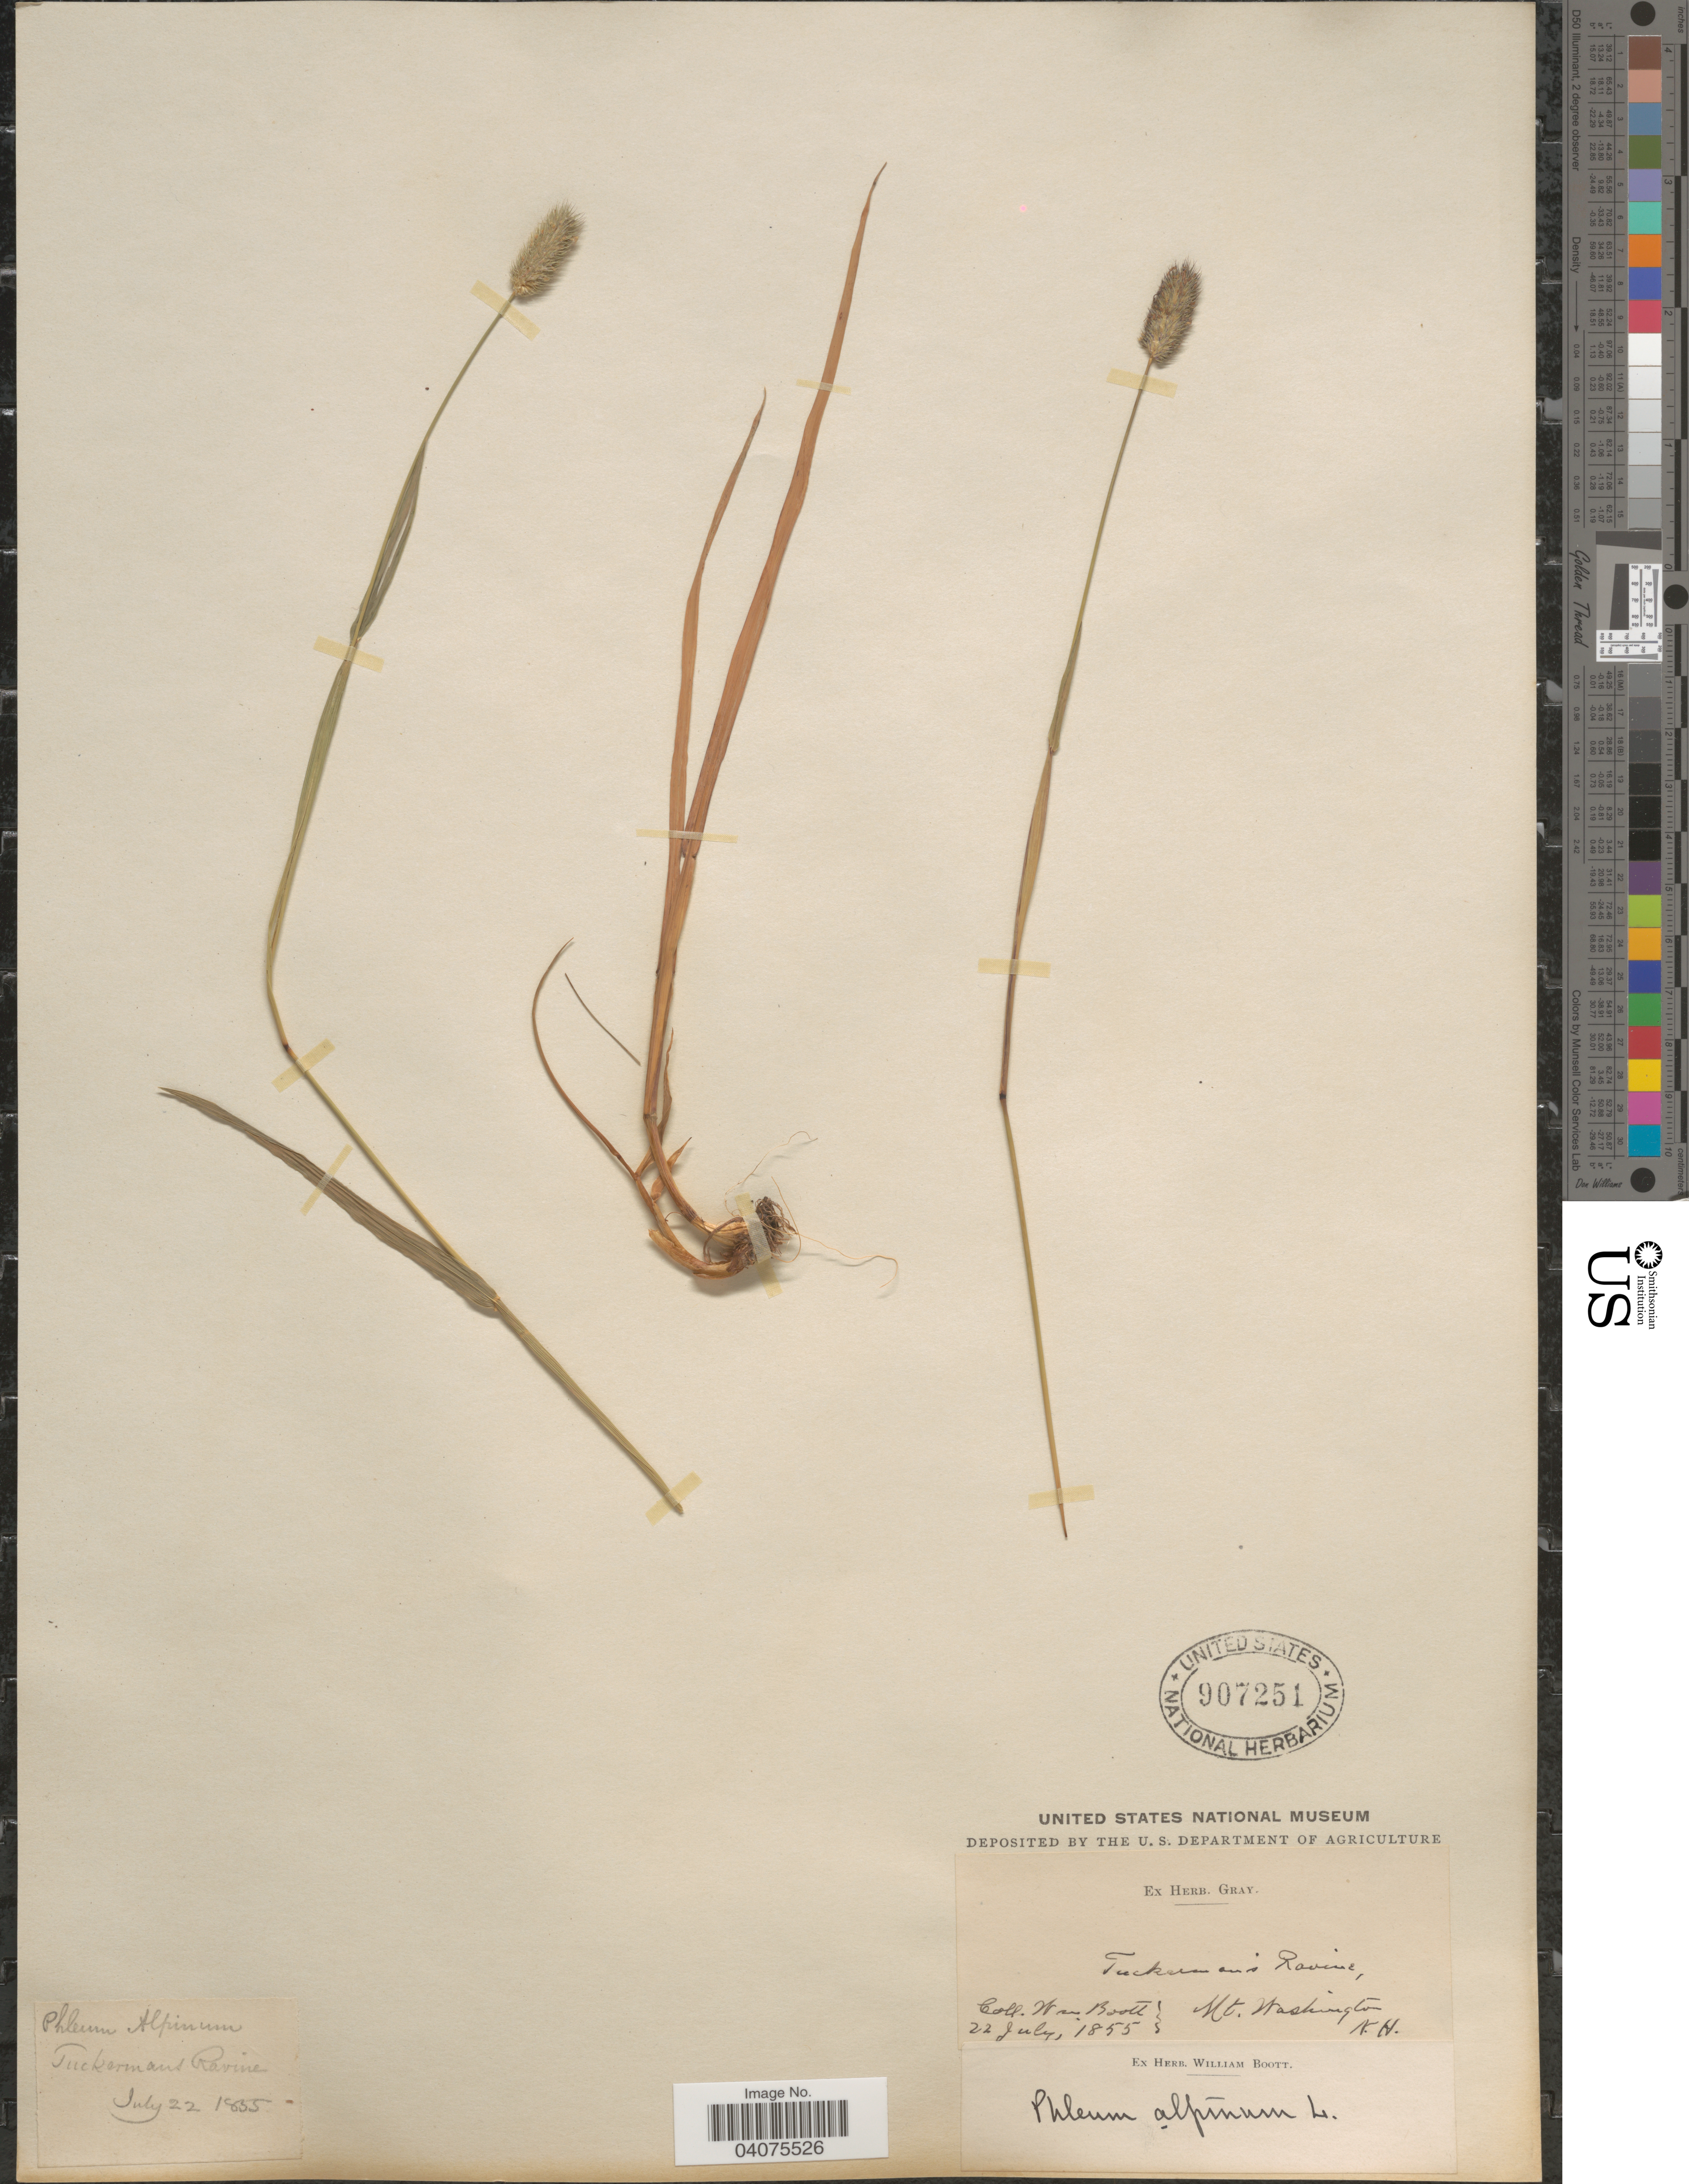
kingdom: Plantae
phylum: Tracheophyta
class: Liliopsida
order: Poales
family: Poaceae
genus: Phleum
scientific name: Phleum alpinum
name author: L.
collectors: W. Boott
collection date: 1855-07-22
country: United States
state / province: New Hampshire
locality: Tuckerman's Ravine. Mt. Washington.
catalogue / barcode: US 907251